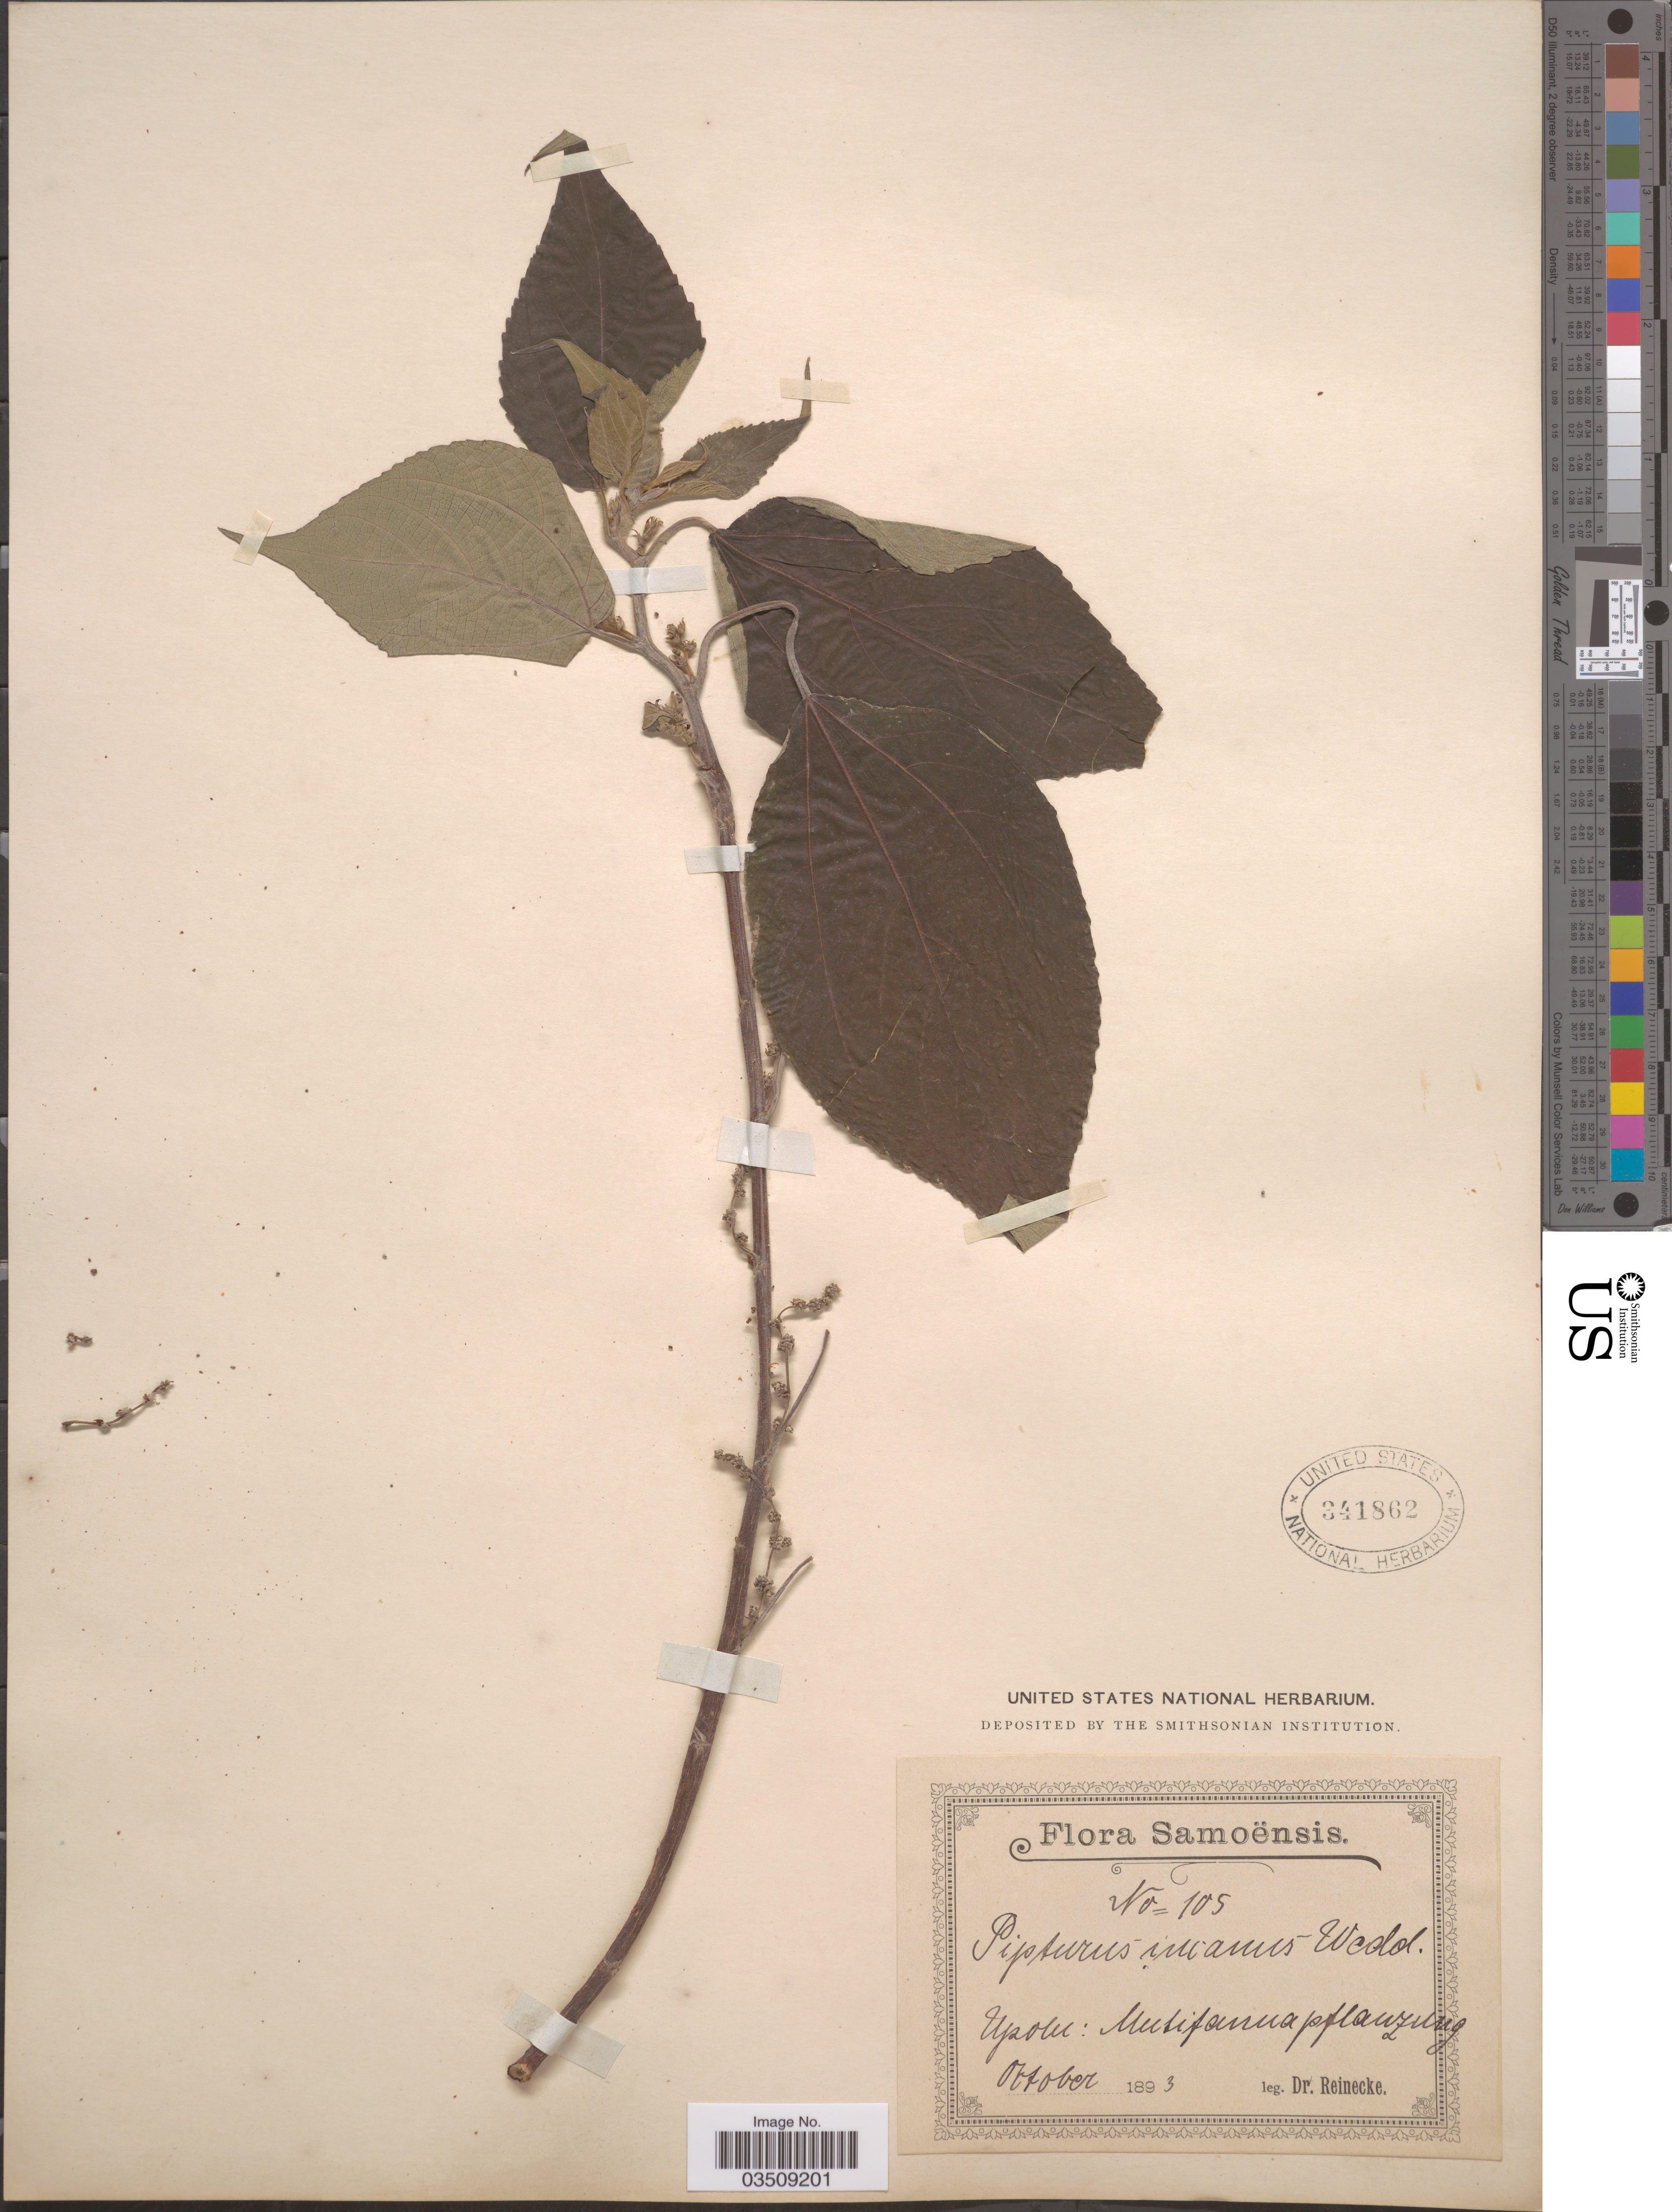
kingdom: Plantae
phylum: Tracheophyta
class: Magnoliopsida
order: Rosales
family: Urticaceae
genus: Pipturus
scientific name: Pipturus incanus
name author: Wedd.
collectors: -- Reinecke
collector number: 105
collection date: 1893-10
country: Samoa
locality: Samoënsis. Upolu: Mulifanua pflanzung.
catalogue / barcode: US 341862